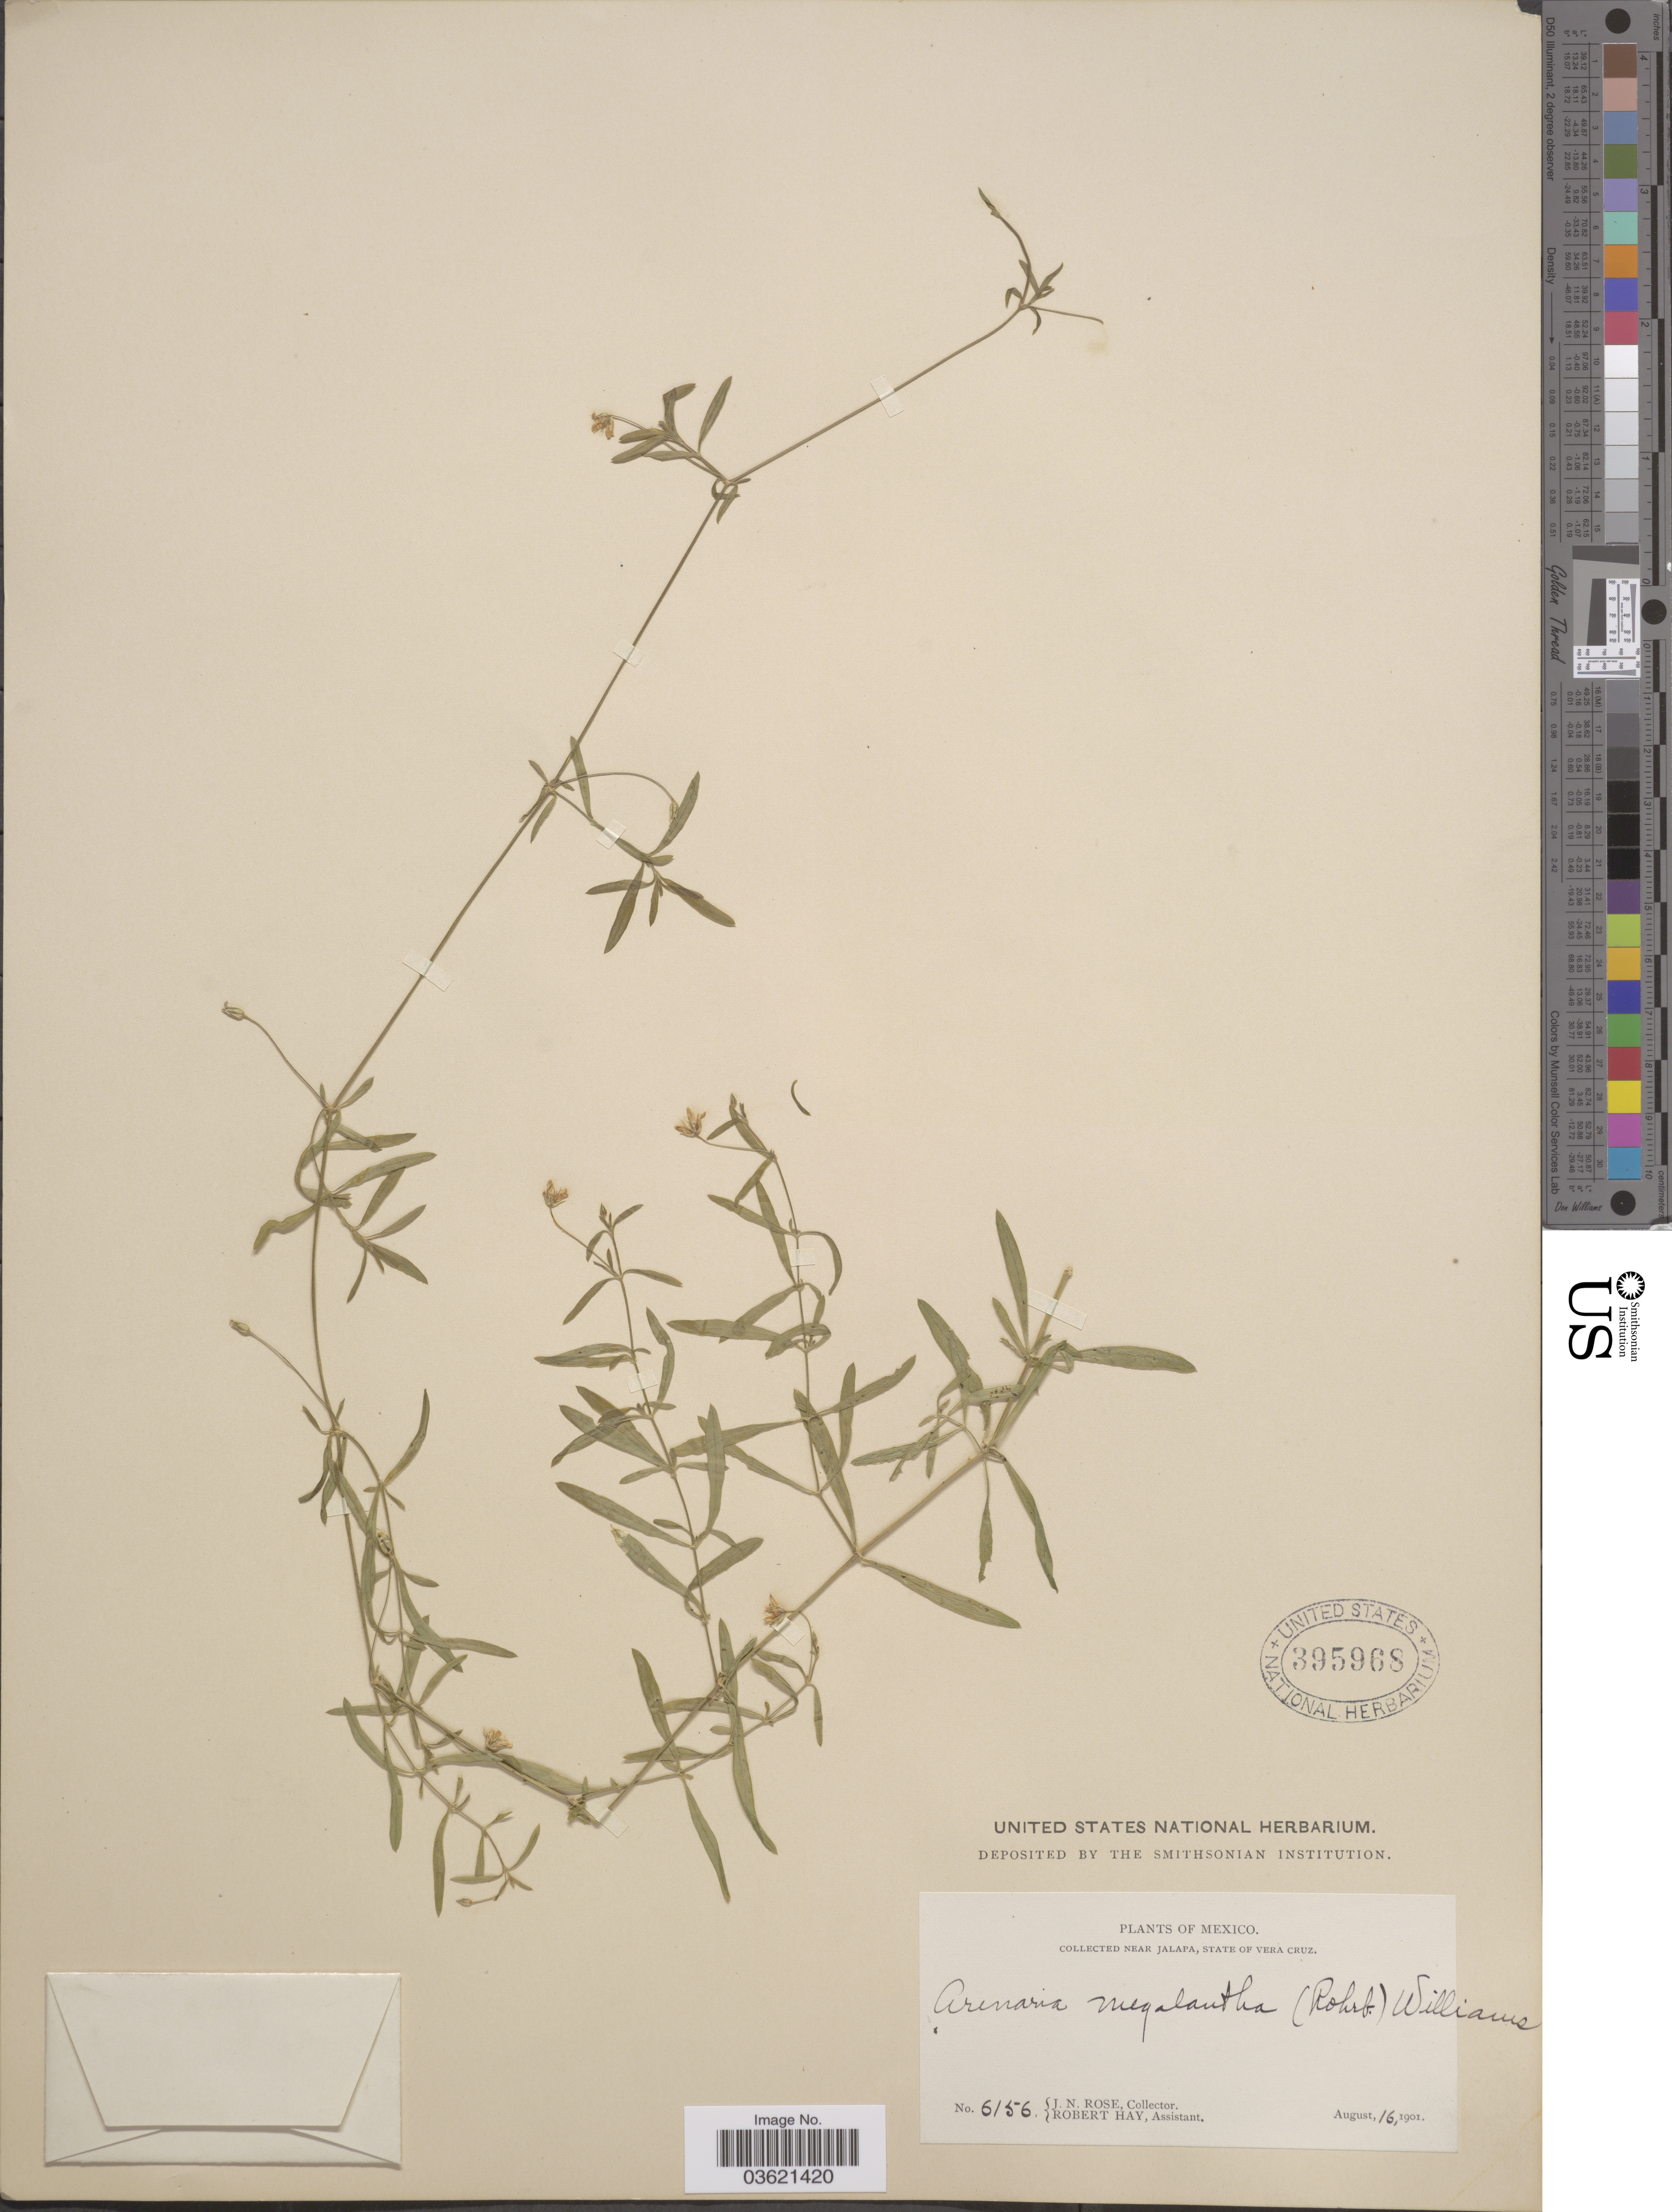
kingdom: Plantae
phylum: Tracheophyta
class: Magnoliopsida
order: Caryophyllales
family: Caryophyllaceae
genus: Arenaria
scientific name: Arenaria guatemalensis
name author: Standl. ex Steyerm.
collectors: J. N. Rose & R. Hay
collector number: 6156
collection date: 1901-08-16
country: Mexico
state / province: Veracruz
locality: Near Jalapa, State of Vera Cruz.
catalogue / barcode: US 395968